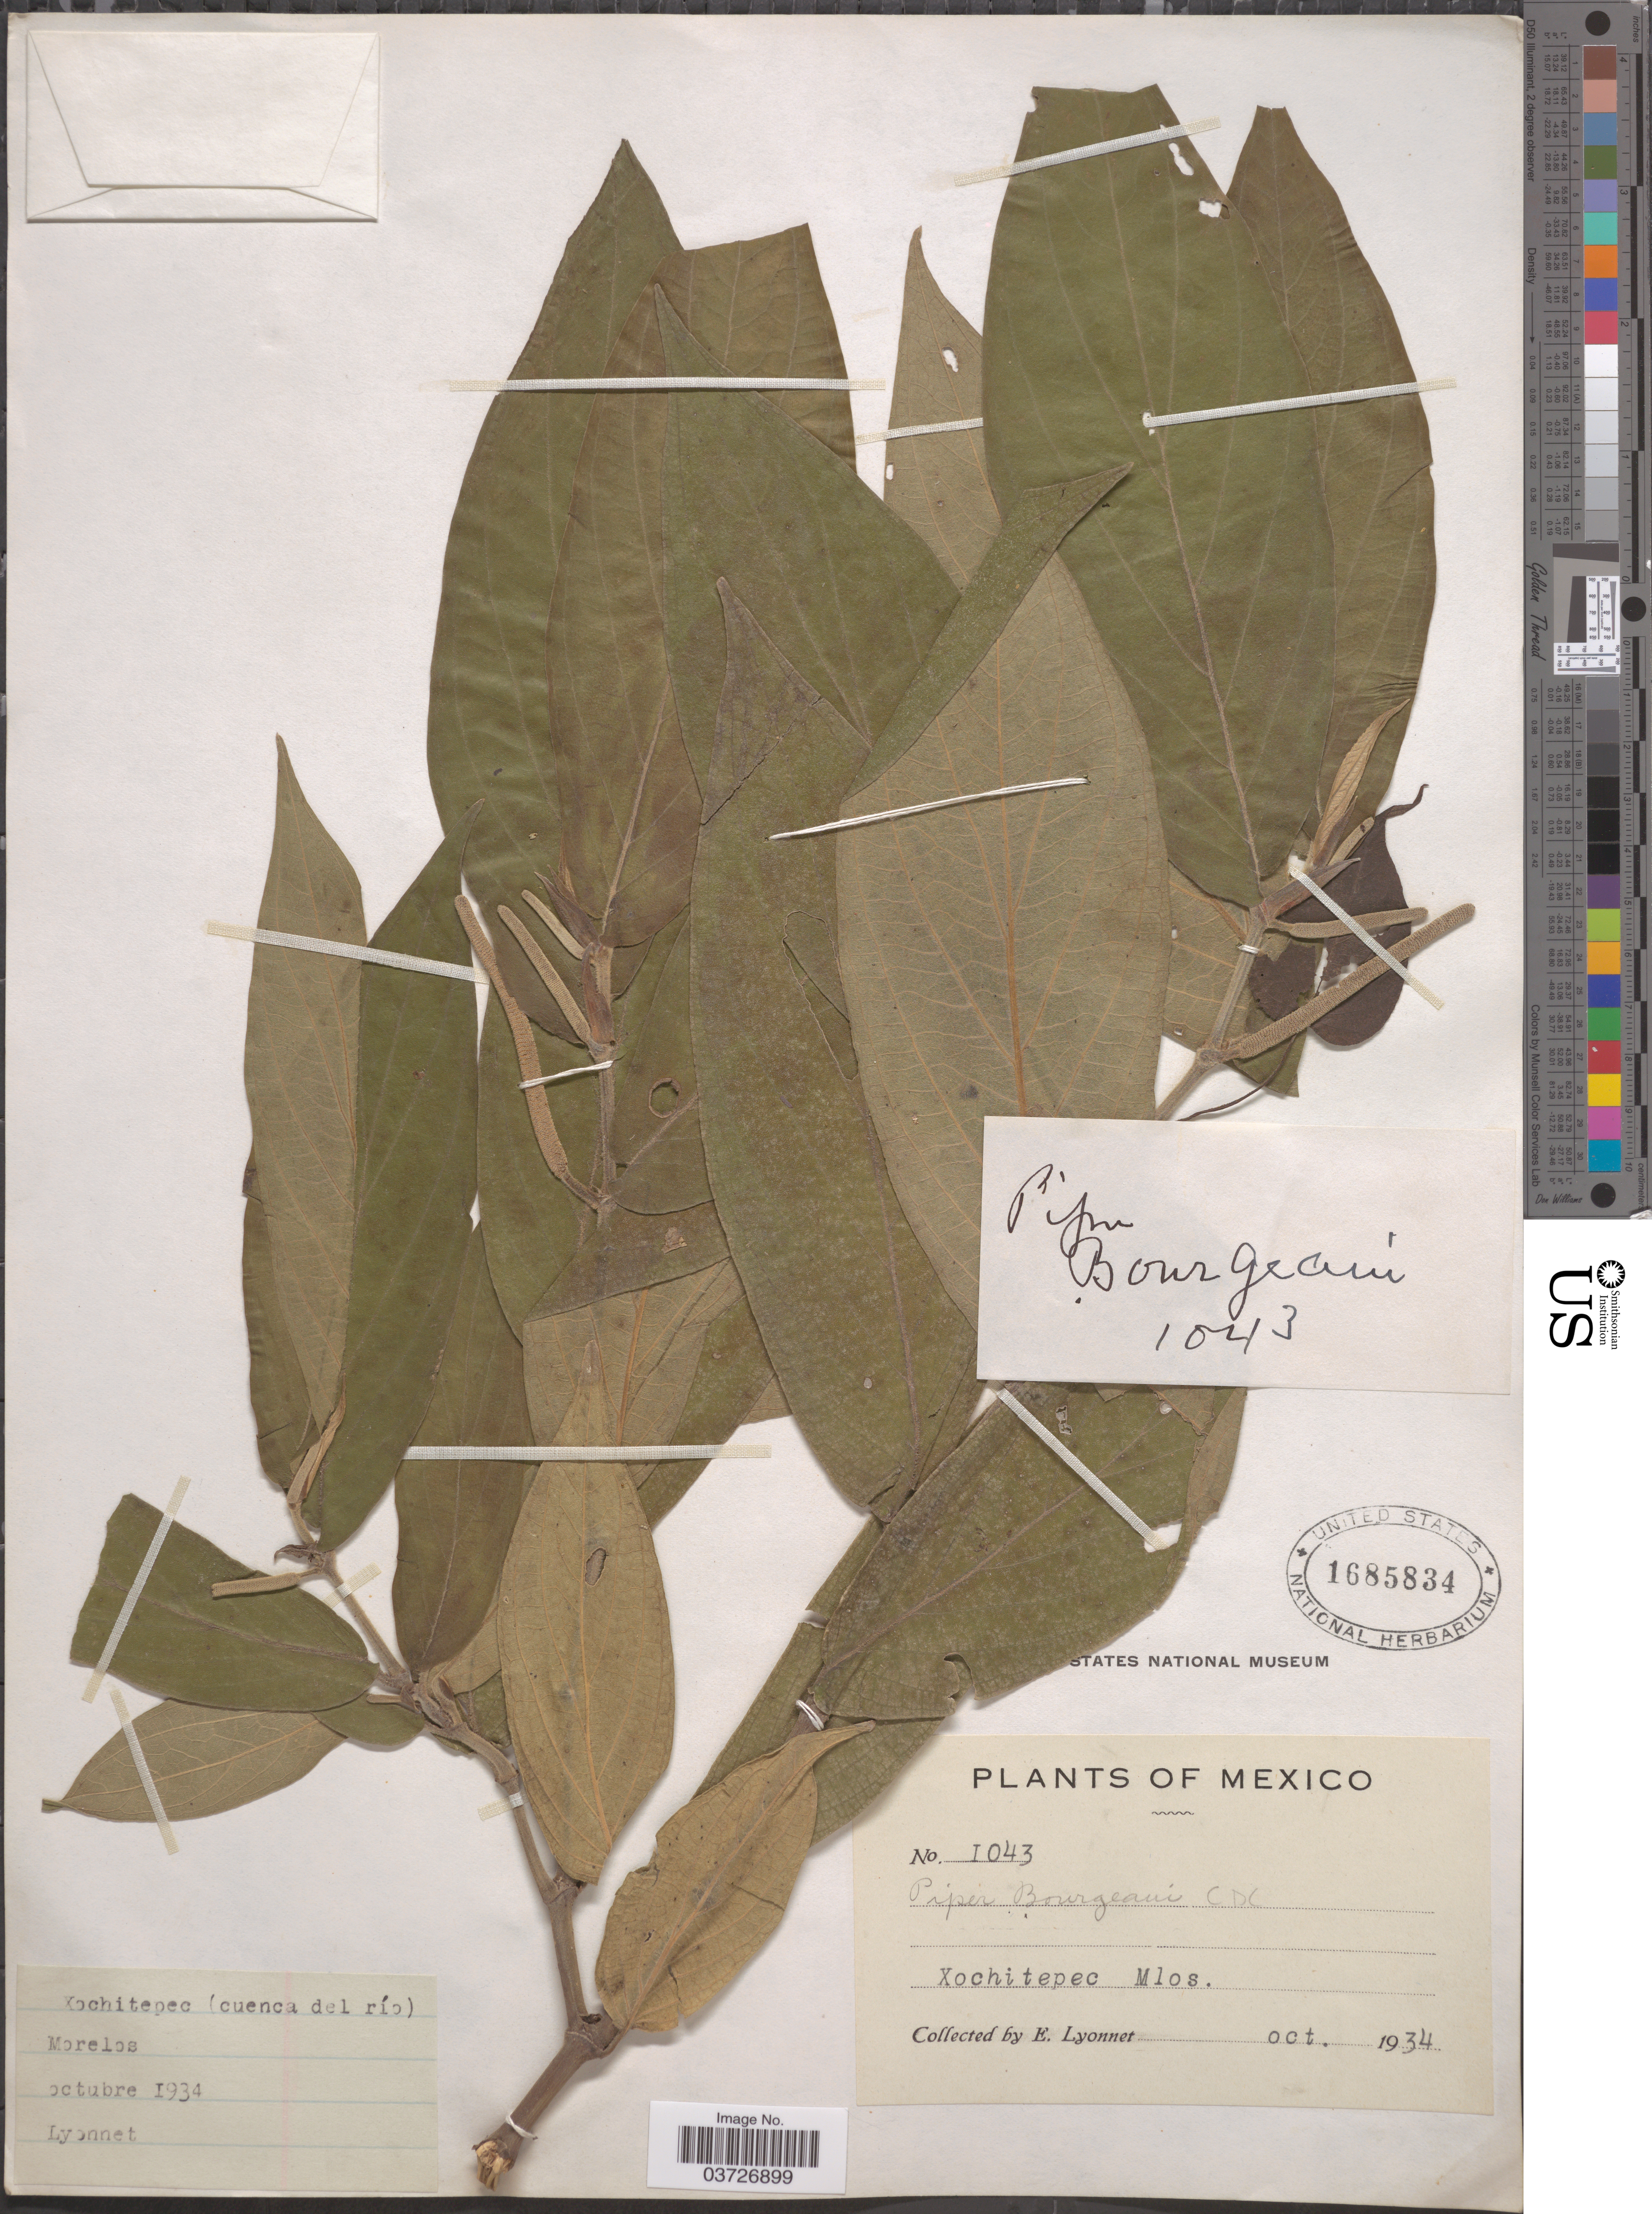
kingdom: Plantae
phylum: Tracheophyta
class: Magnoliopsida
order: Piperales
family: Piperaceae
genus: Piper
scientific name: Piper bourgeaui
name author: C. DC.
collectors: E. Lyonnet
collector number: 1043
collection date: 1934-10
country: Mexico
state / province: Morelos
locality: Xochitepec.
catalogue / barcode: US 1685834